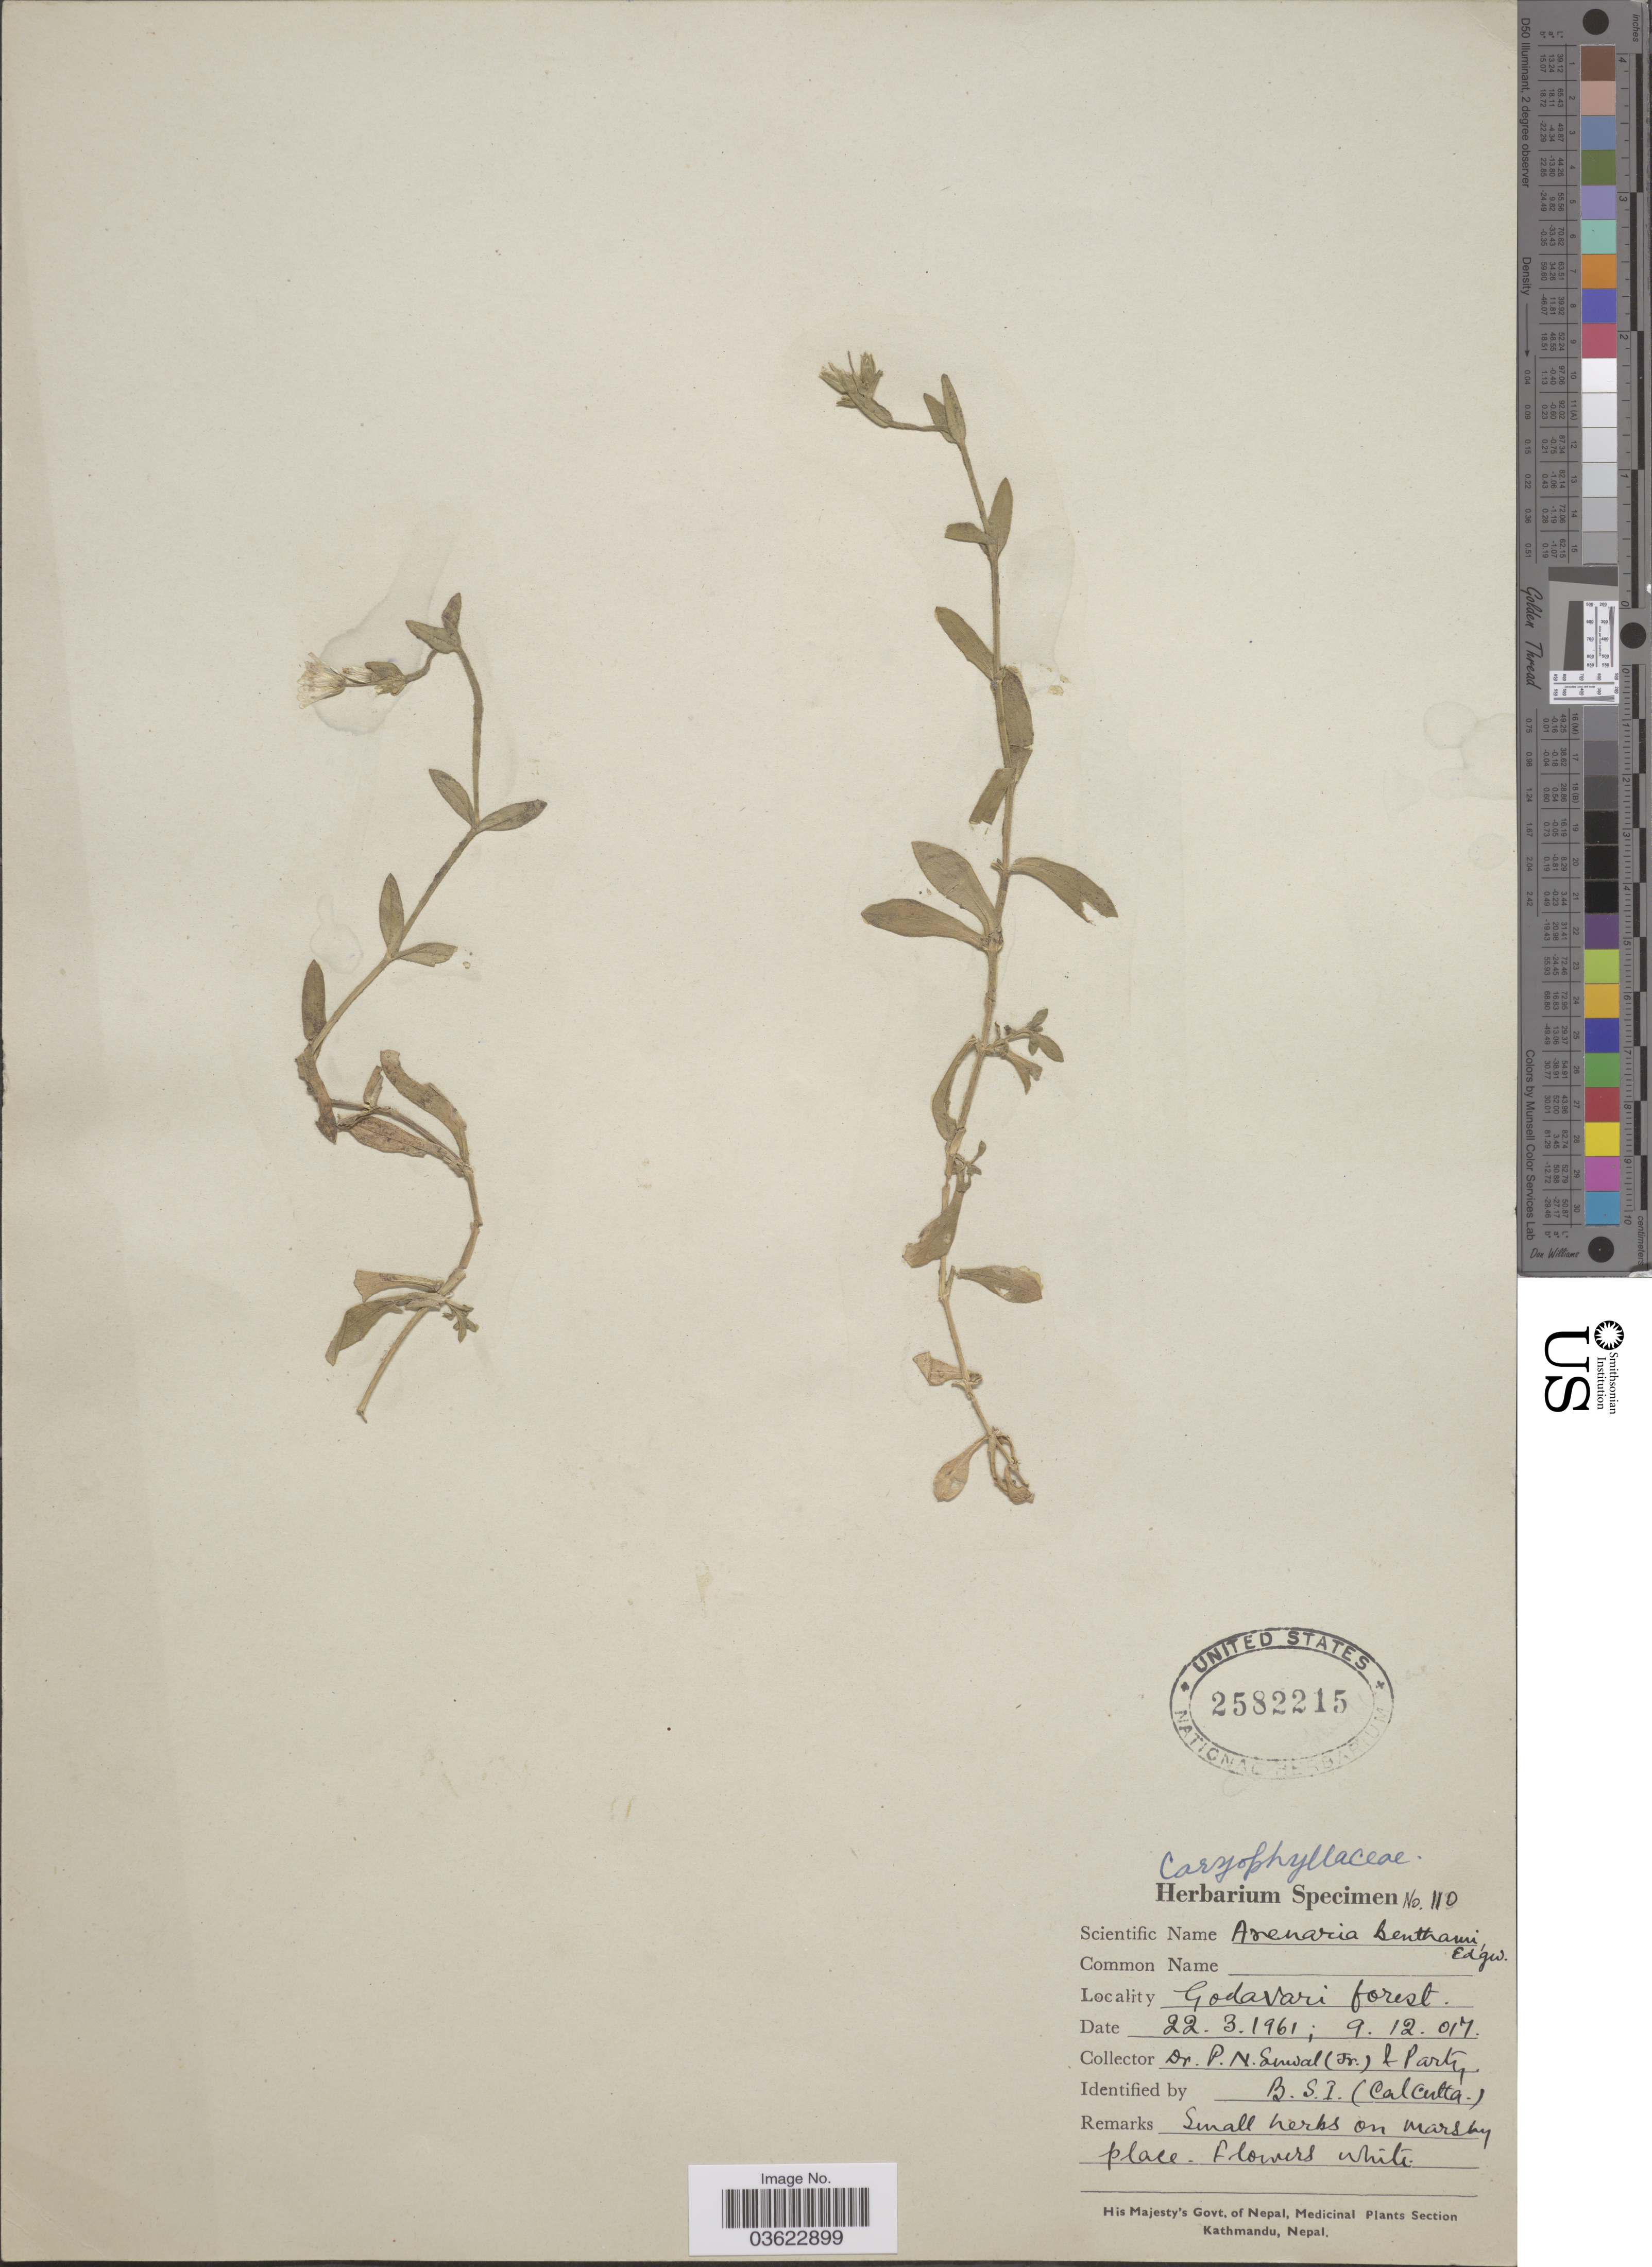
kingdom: Plantae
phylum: Tracheophyta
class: Magnoliopsida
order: Caryophyllales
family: Caryophyllaceae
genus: Arenaria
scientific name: Arenaria benthamii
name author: Fenzl ex Torr. & A. Gray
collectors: P. Suwal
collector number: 110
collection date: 1961-03-22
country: Nepal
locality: Godavari forest.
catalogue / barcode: US 2582215